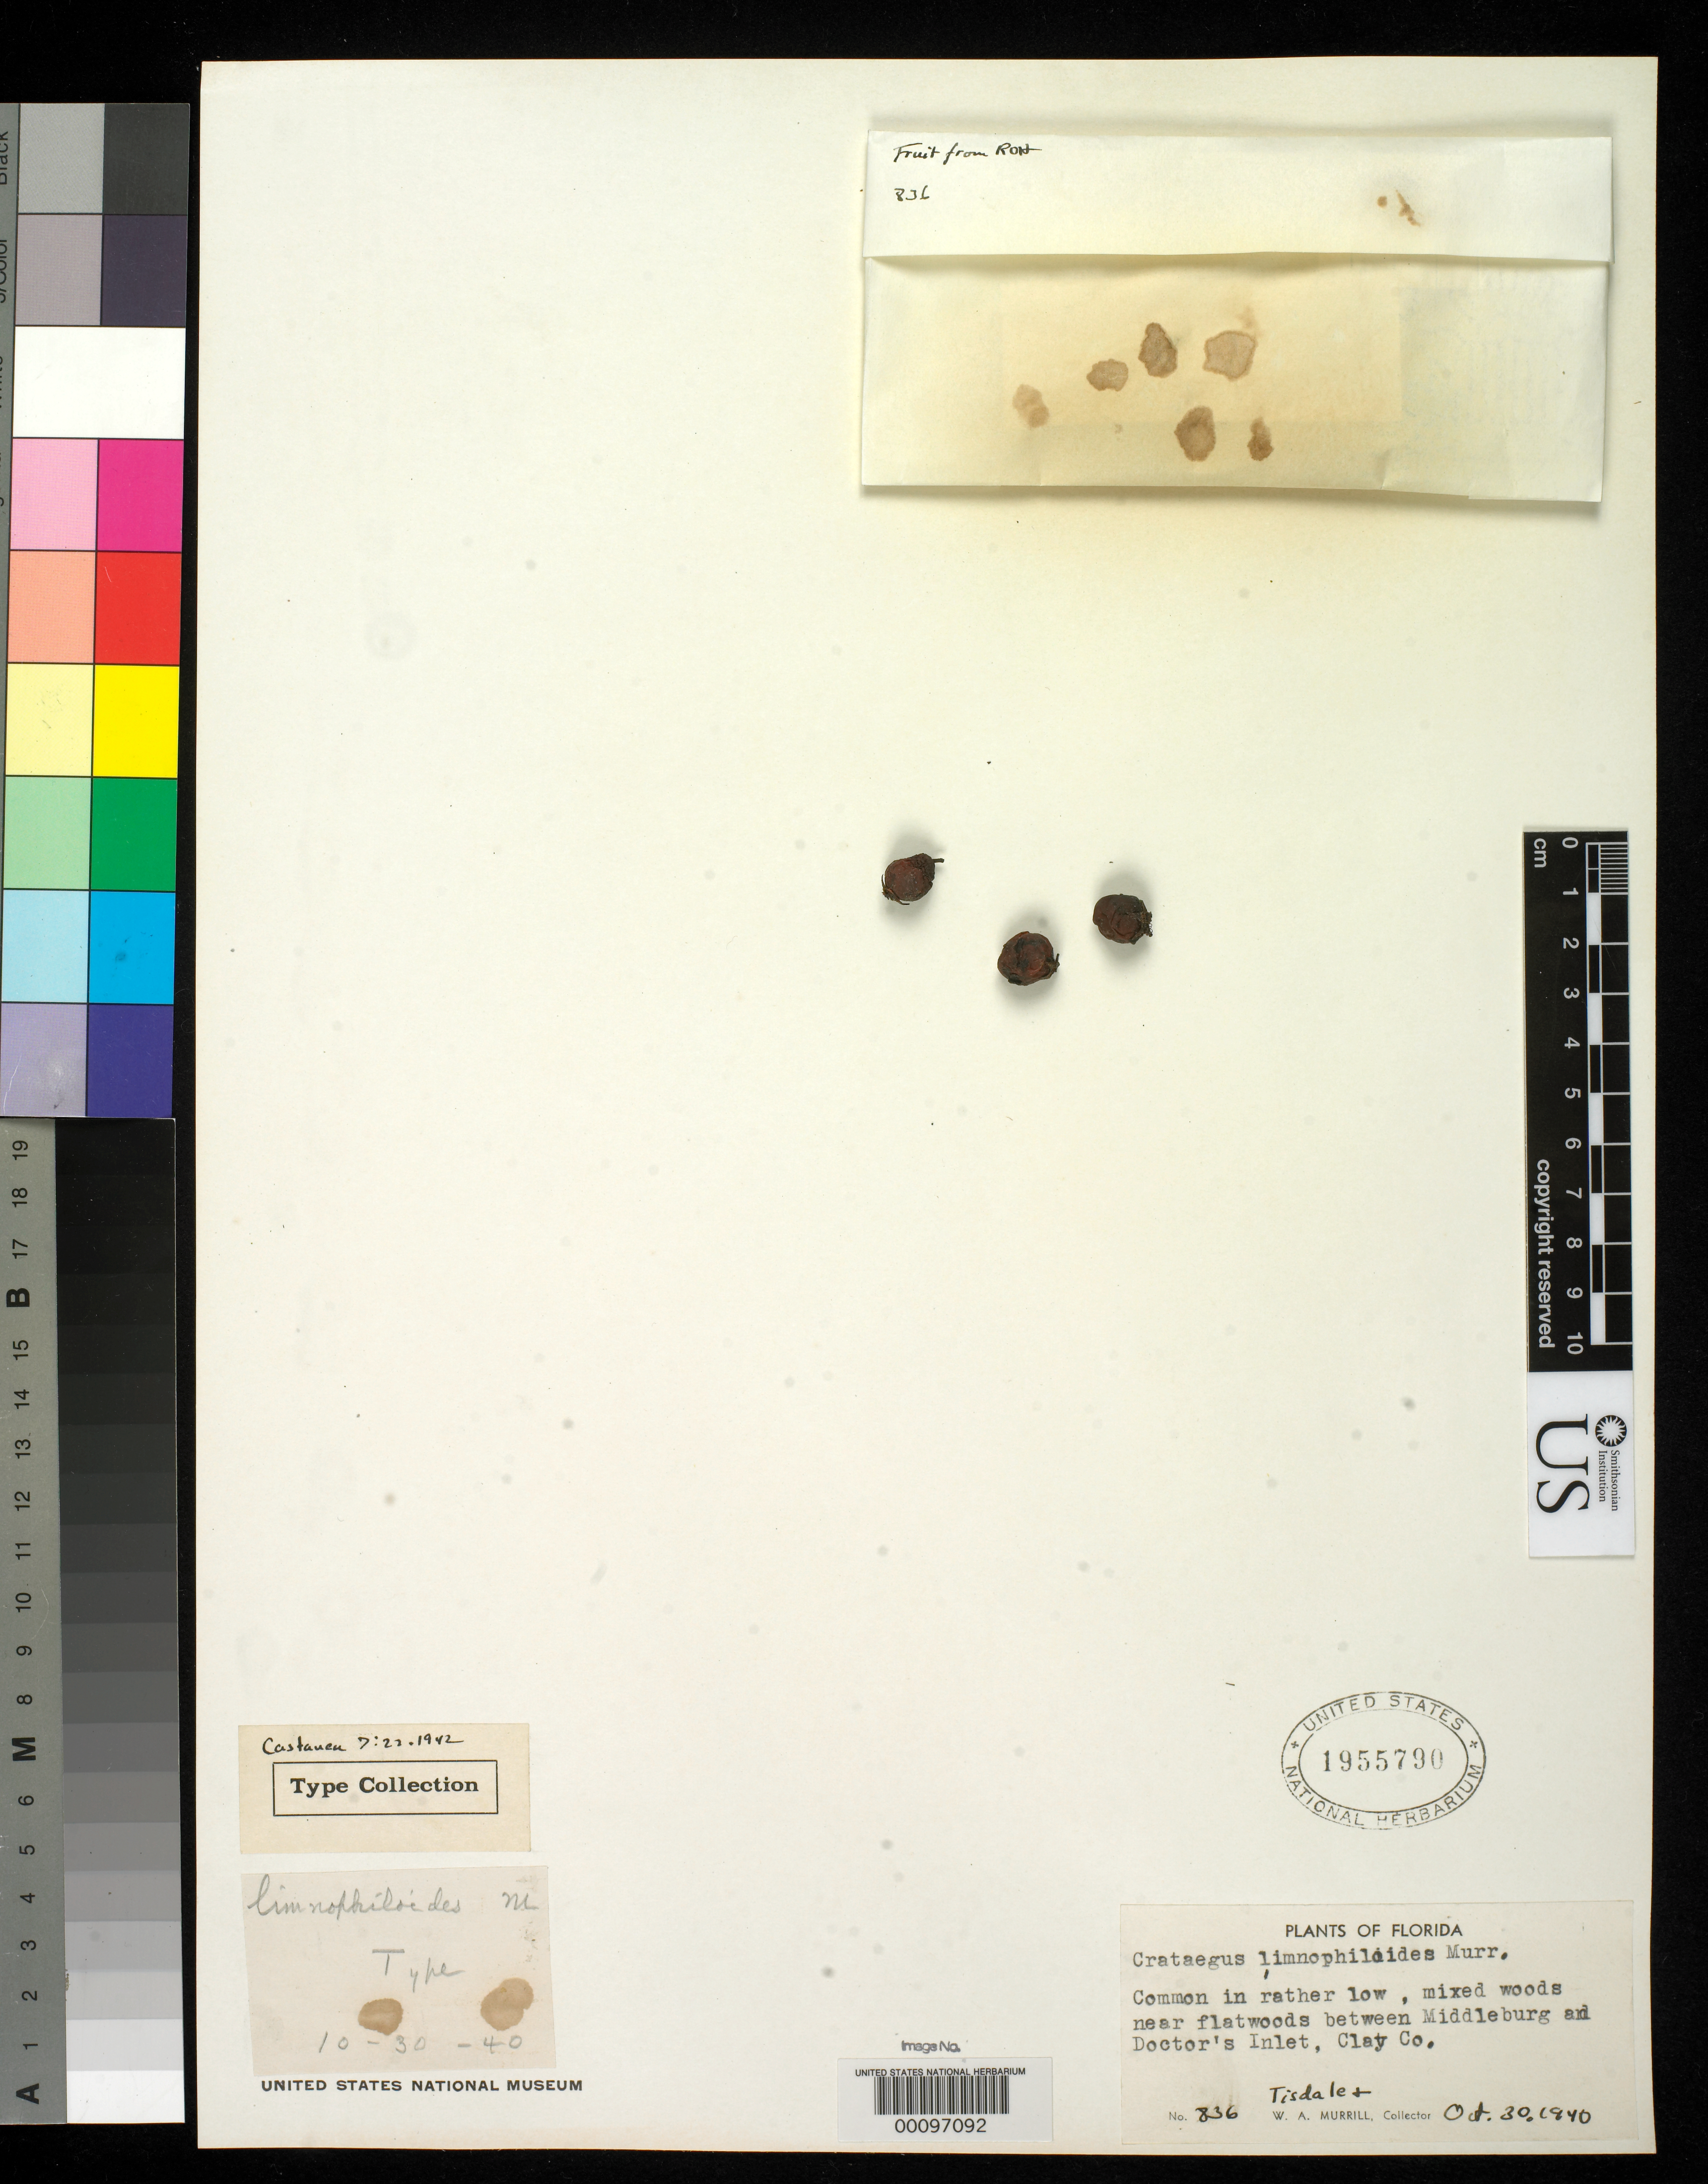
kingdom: Plantae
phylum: Tracheophyta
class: Magnoliopsida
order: Rosales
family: Rosaceae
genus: Crataegus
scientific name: Crataegus limnophiloides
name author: Murrill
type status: Isotype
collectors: W. Tisdale & W. A. Murrill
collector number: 34397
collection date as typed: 30 Oct 1940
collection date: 1940-10-30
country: United States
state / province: Florida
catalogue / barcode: US 1955790